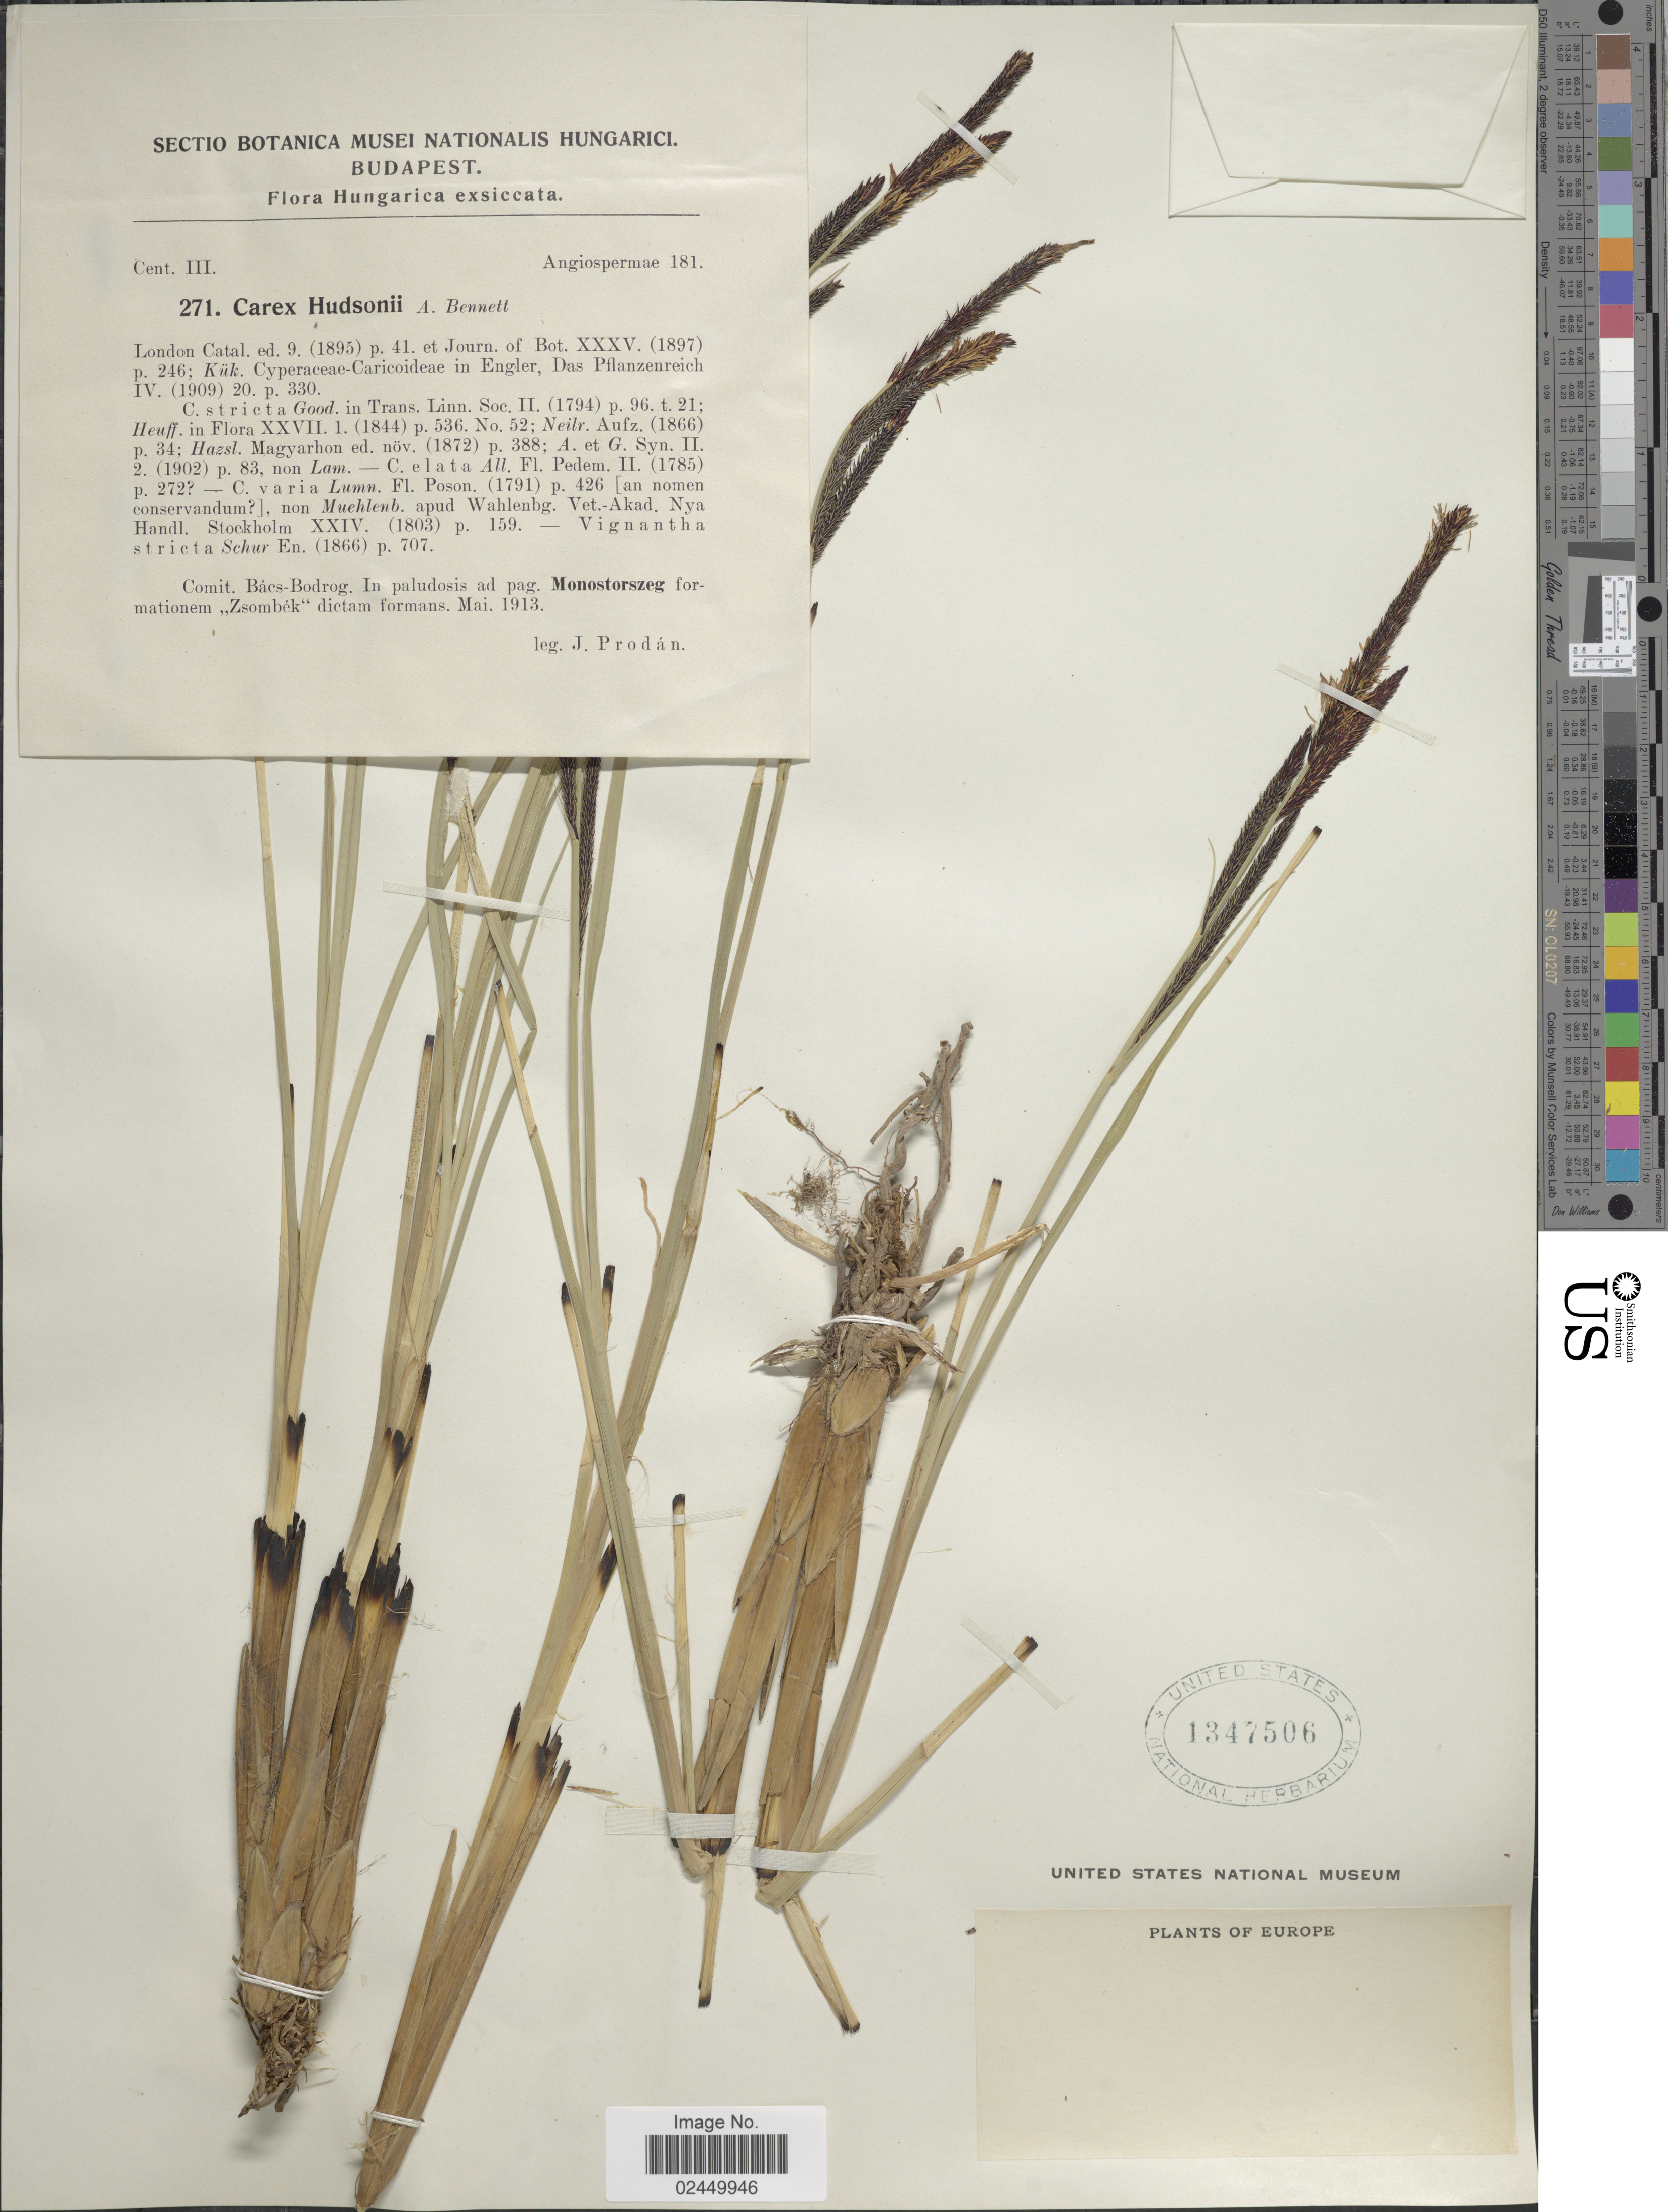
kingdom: Plantae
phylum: Tracheophyta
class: Liliopsida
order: Poales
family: Cyperaceae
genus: Carex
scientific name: Carex elata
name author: All.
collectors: J. Prodan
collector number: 271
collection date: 1913-05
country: Hungary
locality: Comit. Bacs-Bodrog. In paludosis ad pag. Monostorszeg formationem Zsombek dictam formans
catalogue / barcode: US 1347506